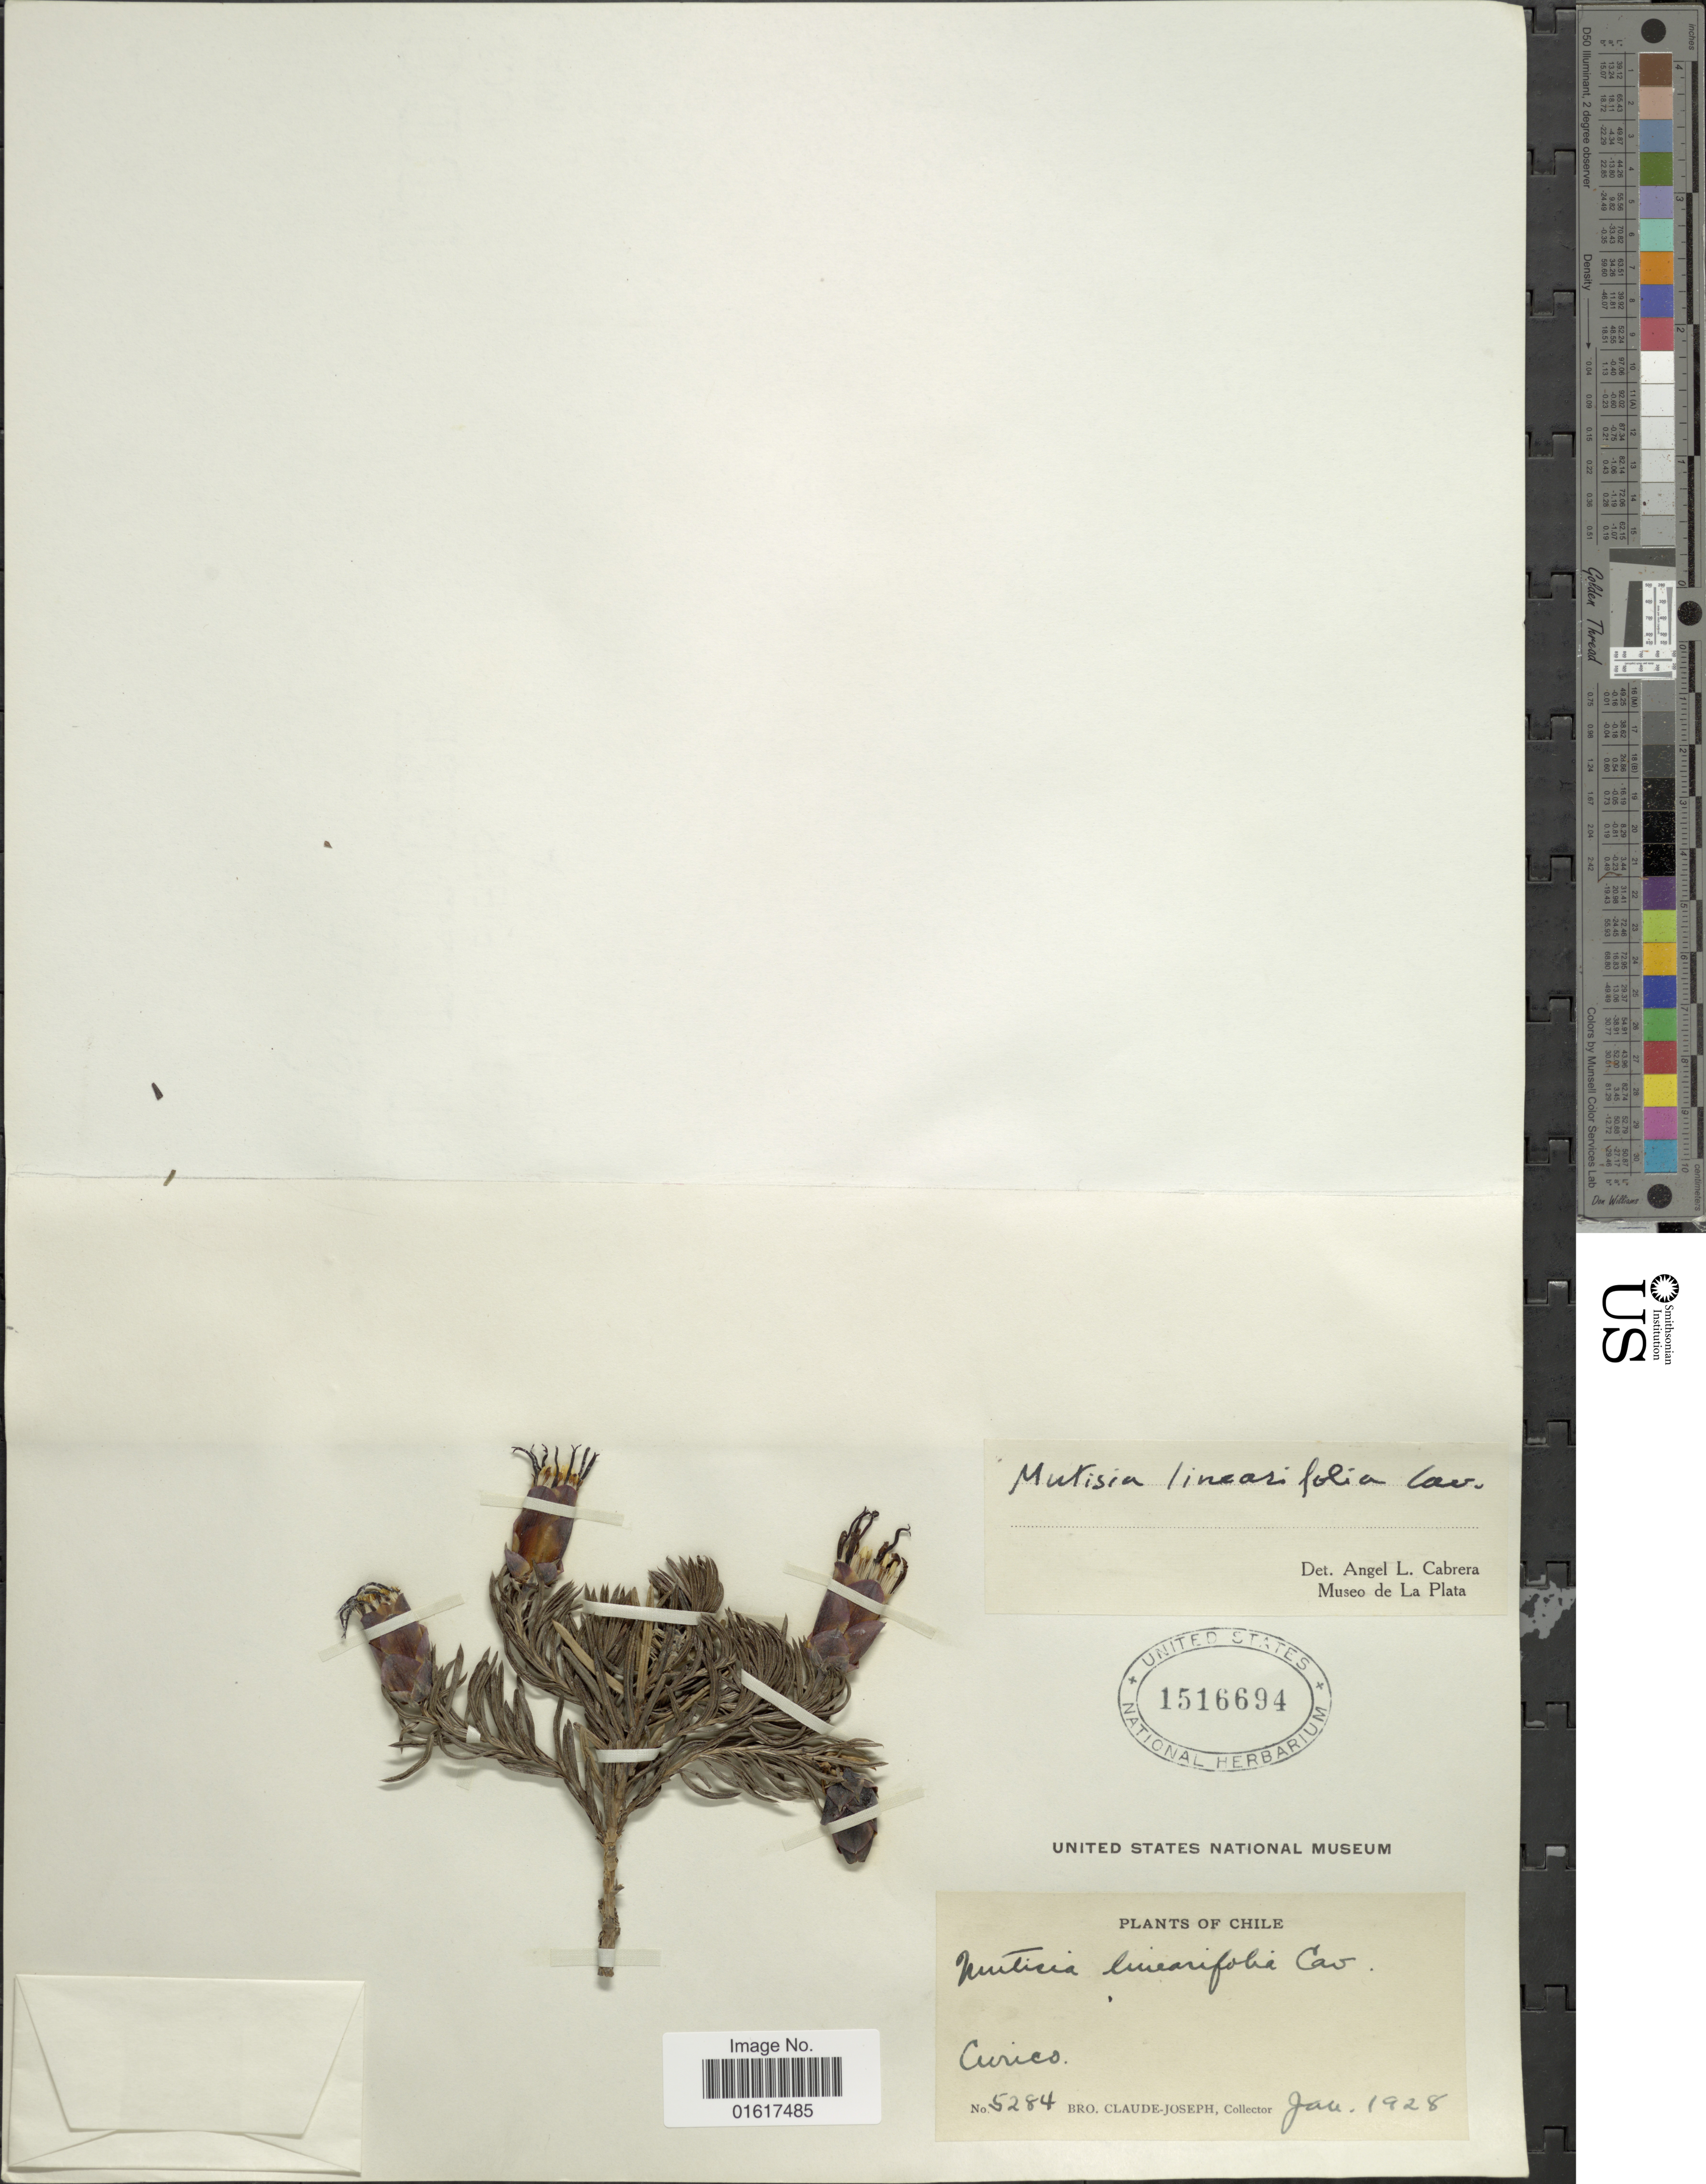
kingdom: Plantae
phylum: Tracheophyta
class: Magnoliopsida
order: Asterales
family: Asteraceae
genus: Mutisia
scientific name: Mutisia linearifolia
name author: Cav.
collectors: Bro. Claude-Joseph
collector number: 5284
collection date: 1928-01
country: Chile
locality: Curico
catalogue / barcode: US 1516694